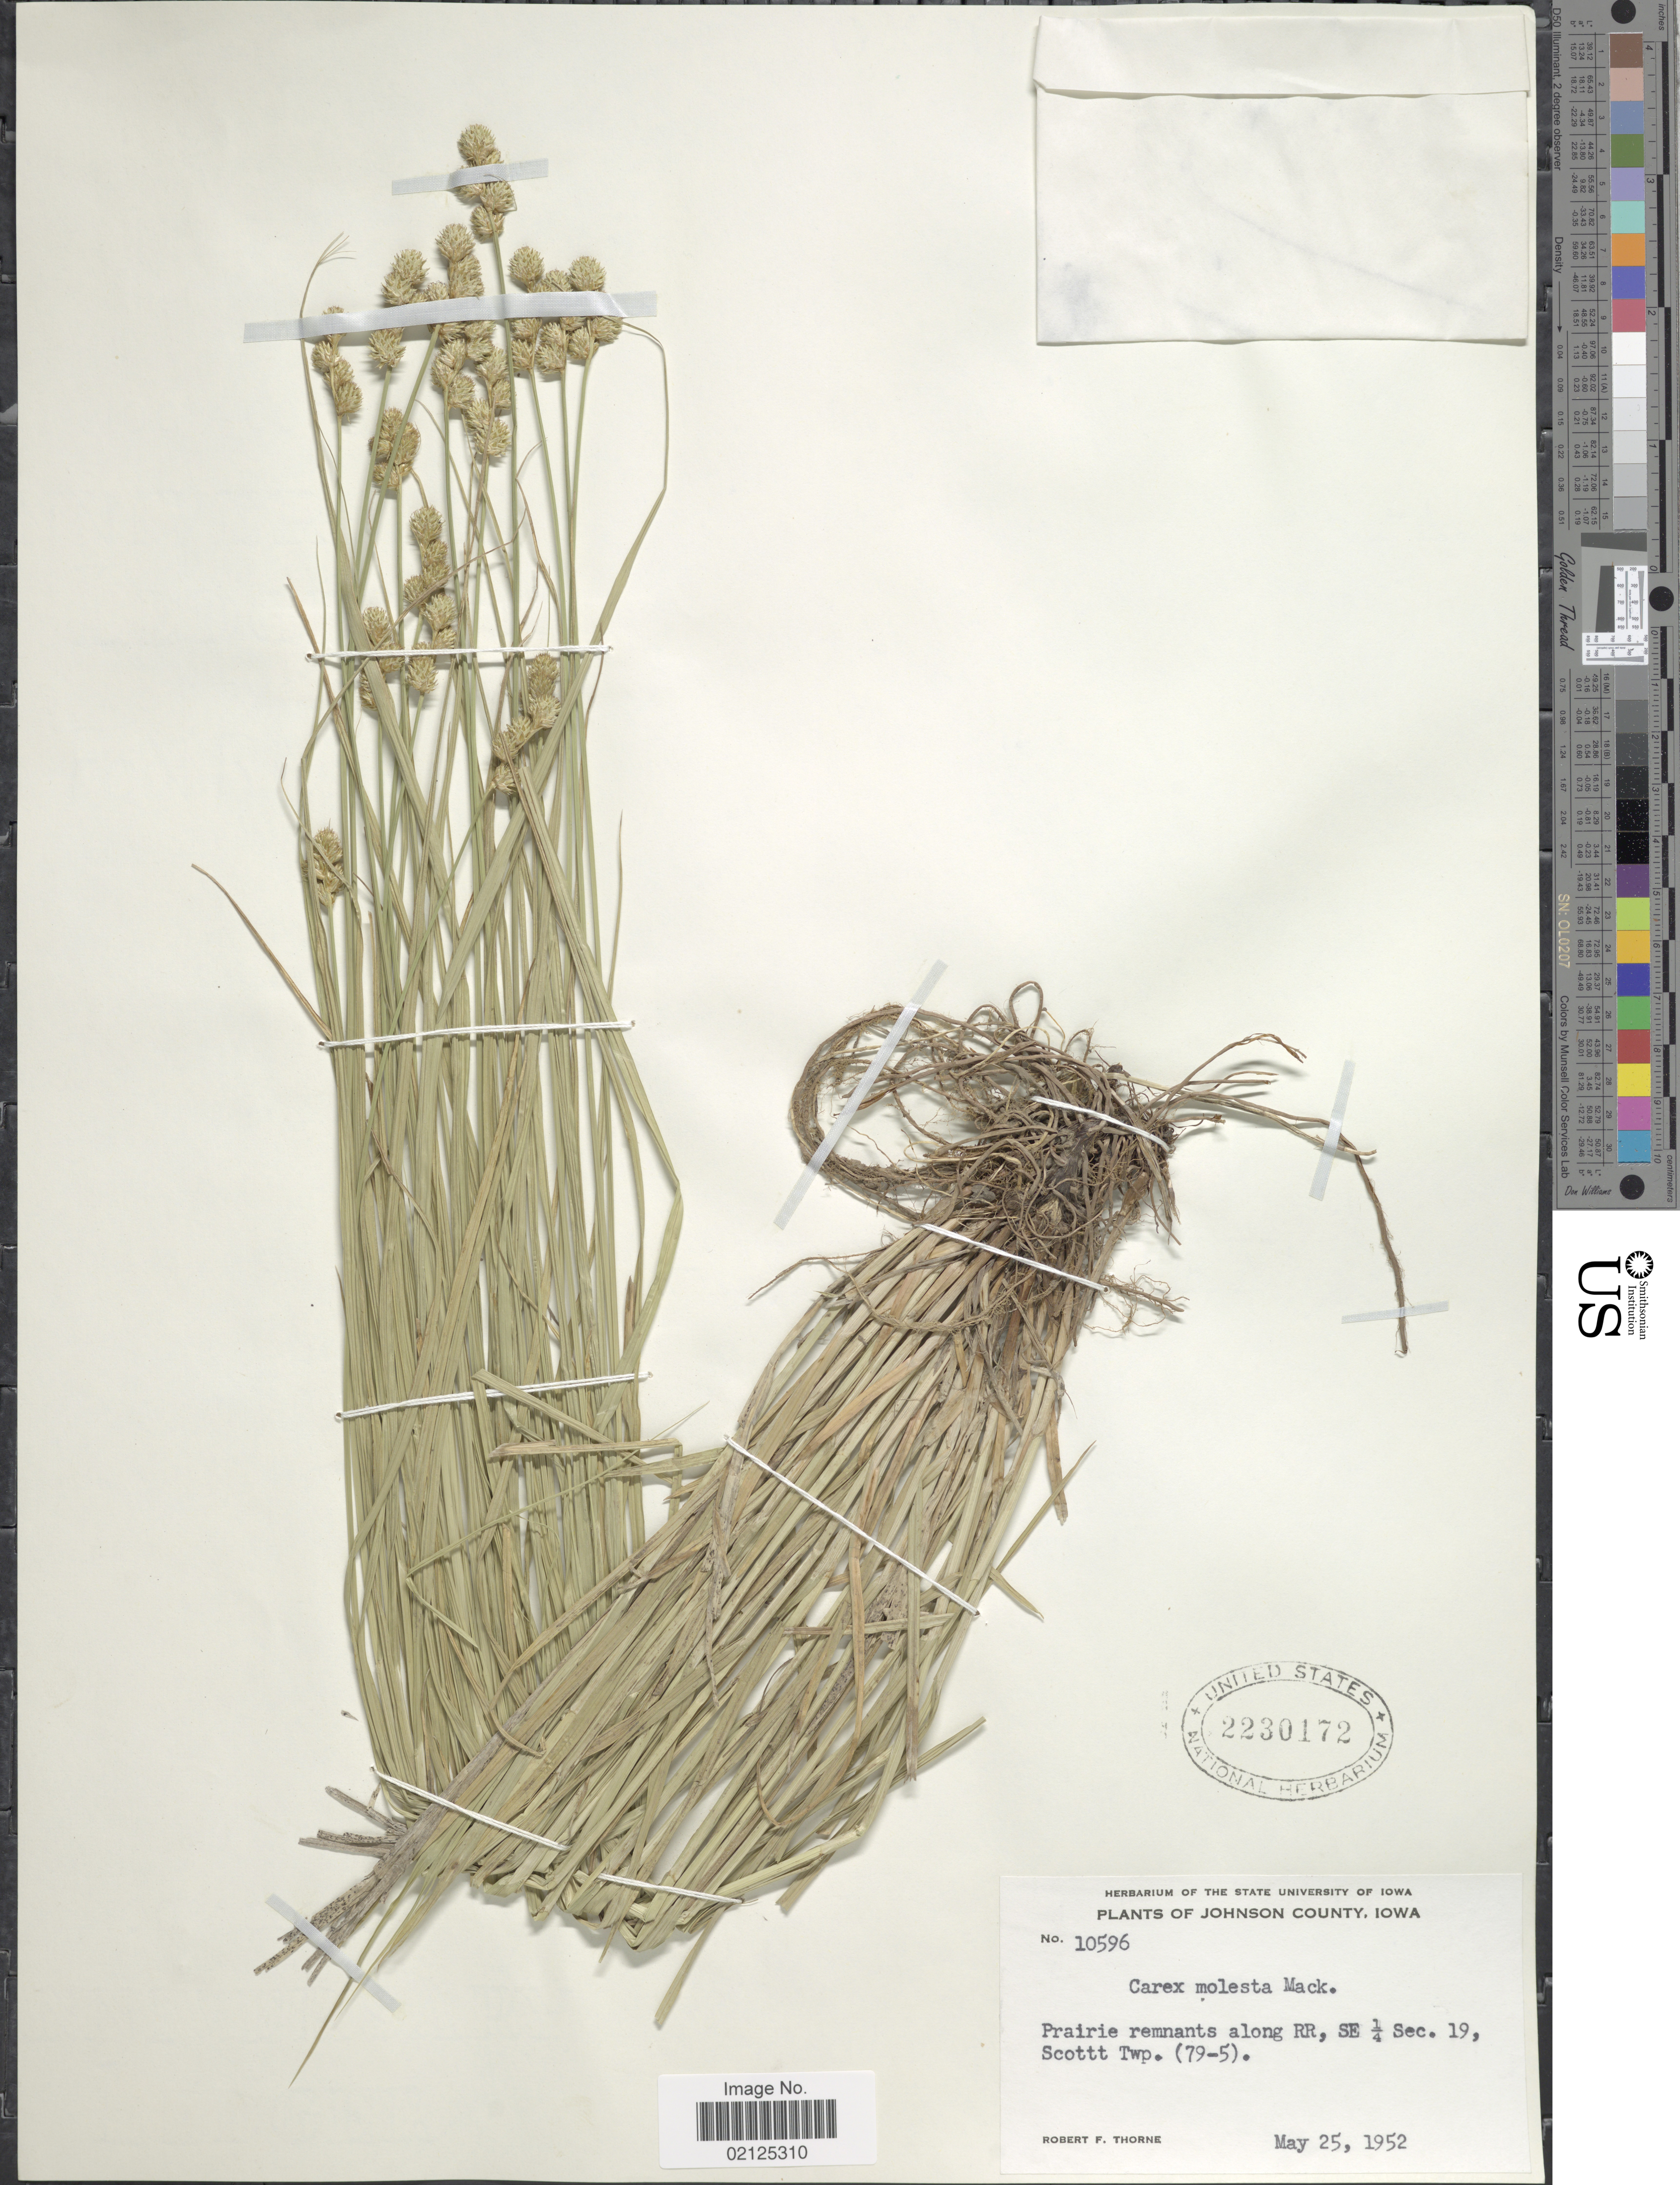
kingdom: Plantae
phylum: Tracheophyta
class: Liliopsida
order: Poales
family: Cyperaceae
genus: Carex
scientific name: Carex molesta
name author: Mack.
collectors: R. F. Thorne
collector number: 10596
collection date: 1952-05-25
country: United States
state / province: Iowa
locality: Johnson County, Prairie remnants along RR, SE ¼ Sec. 19, Scott Twp. (79-5)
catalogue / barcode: US 2230172